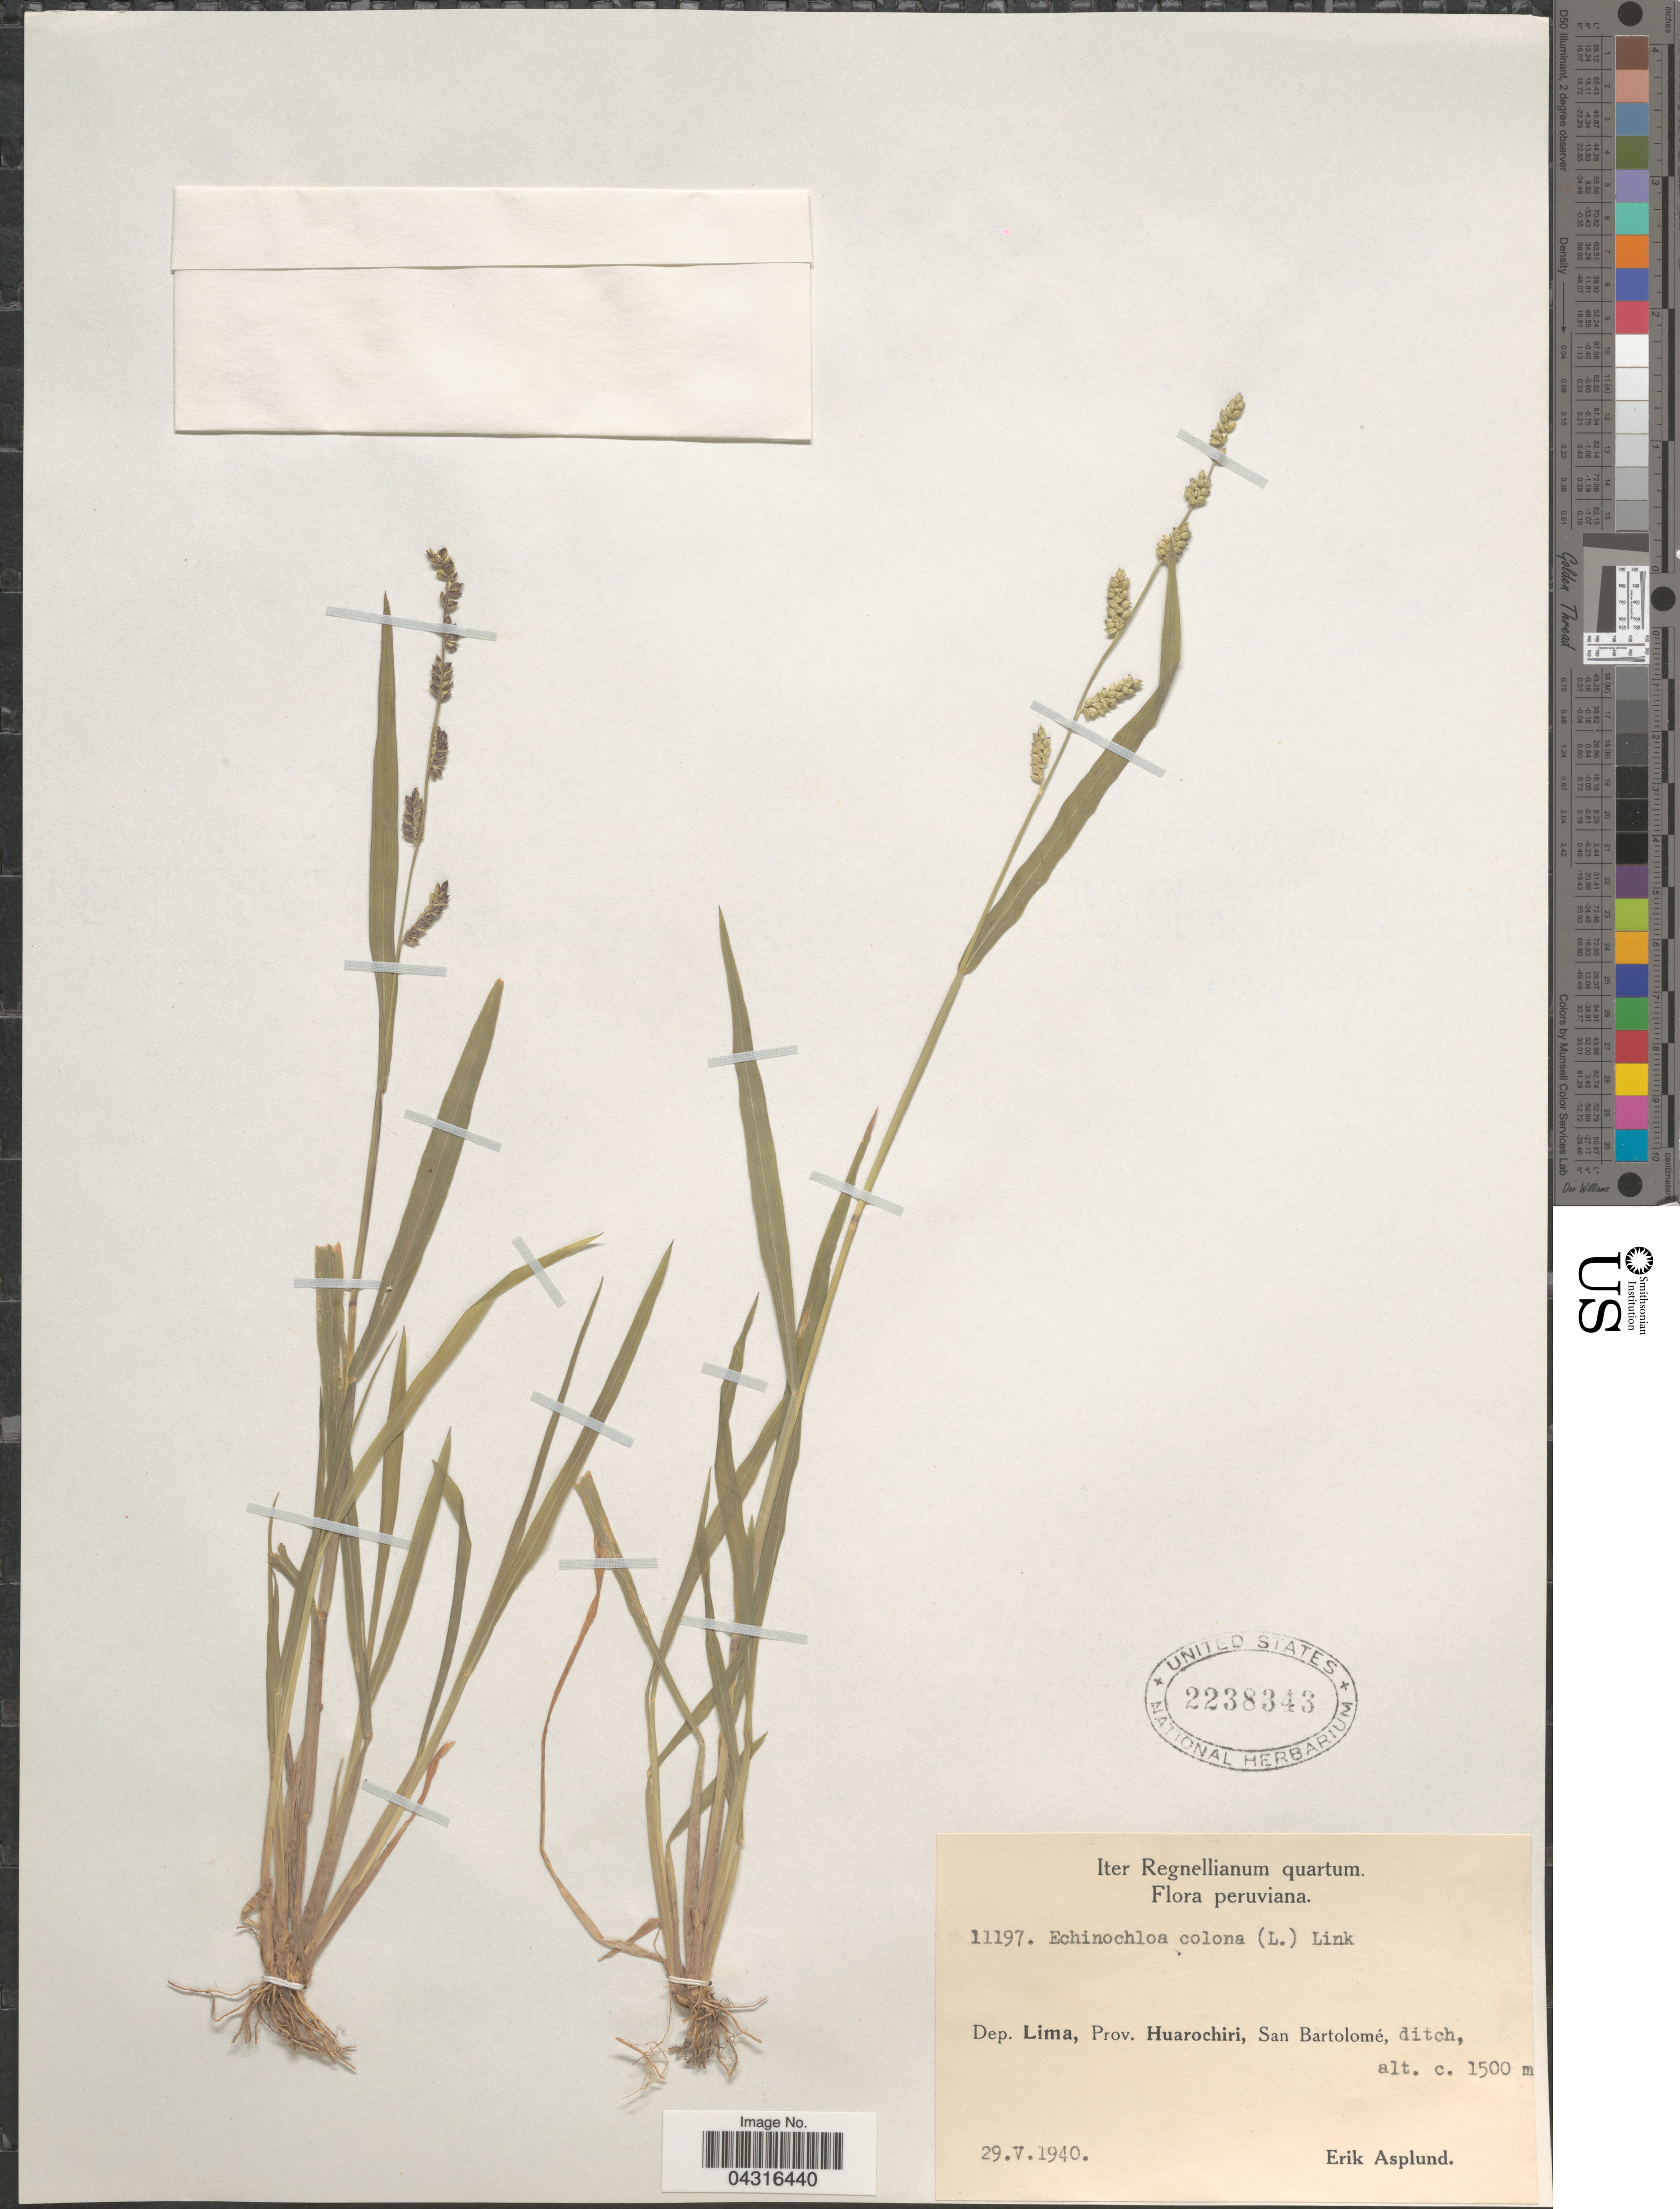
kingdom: Plantae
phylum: Tracheophyta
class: Liliopsida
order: Poales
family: Poaceae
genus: Echinochloa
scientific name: Echinochloa colona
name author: (L.) Link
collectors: E. Asplund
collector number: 11197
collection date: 1940-05-29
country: Peru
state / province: Lima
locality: Iter Regnellianum quartum. Dep. Lima, Prov. Huarochiri, San Bartolomé.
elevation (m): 1500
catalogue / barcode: US 2238343